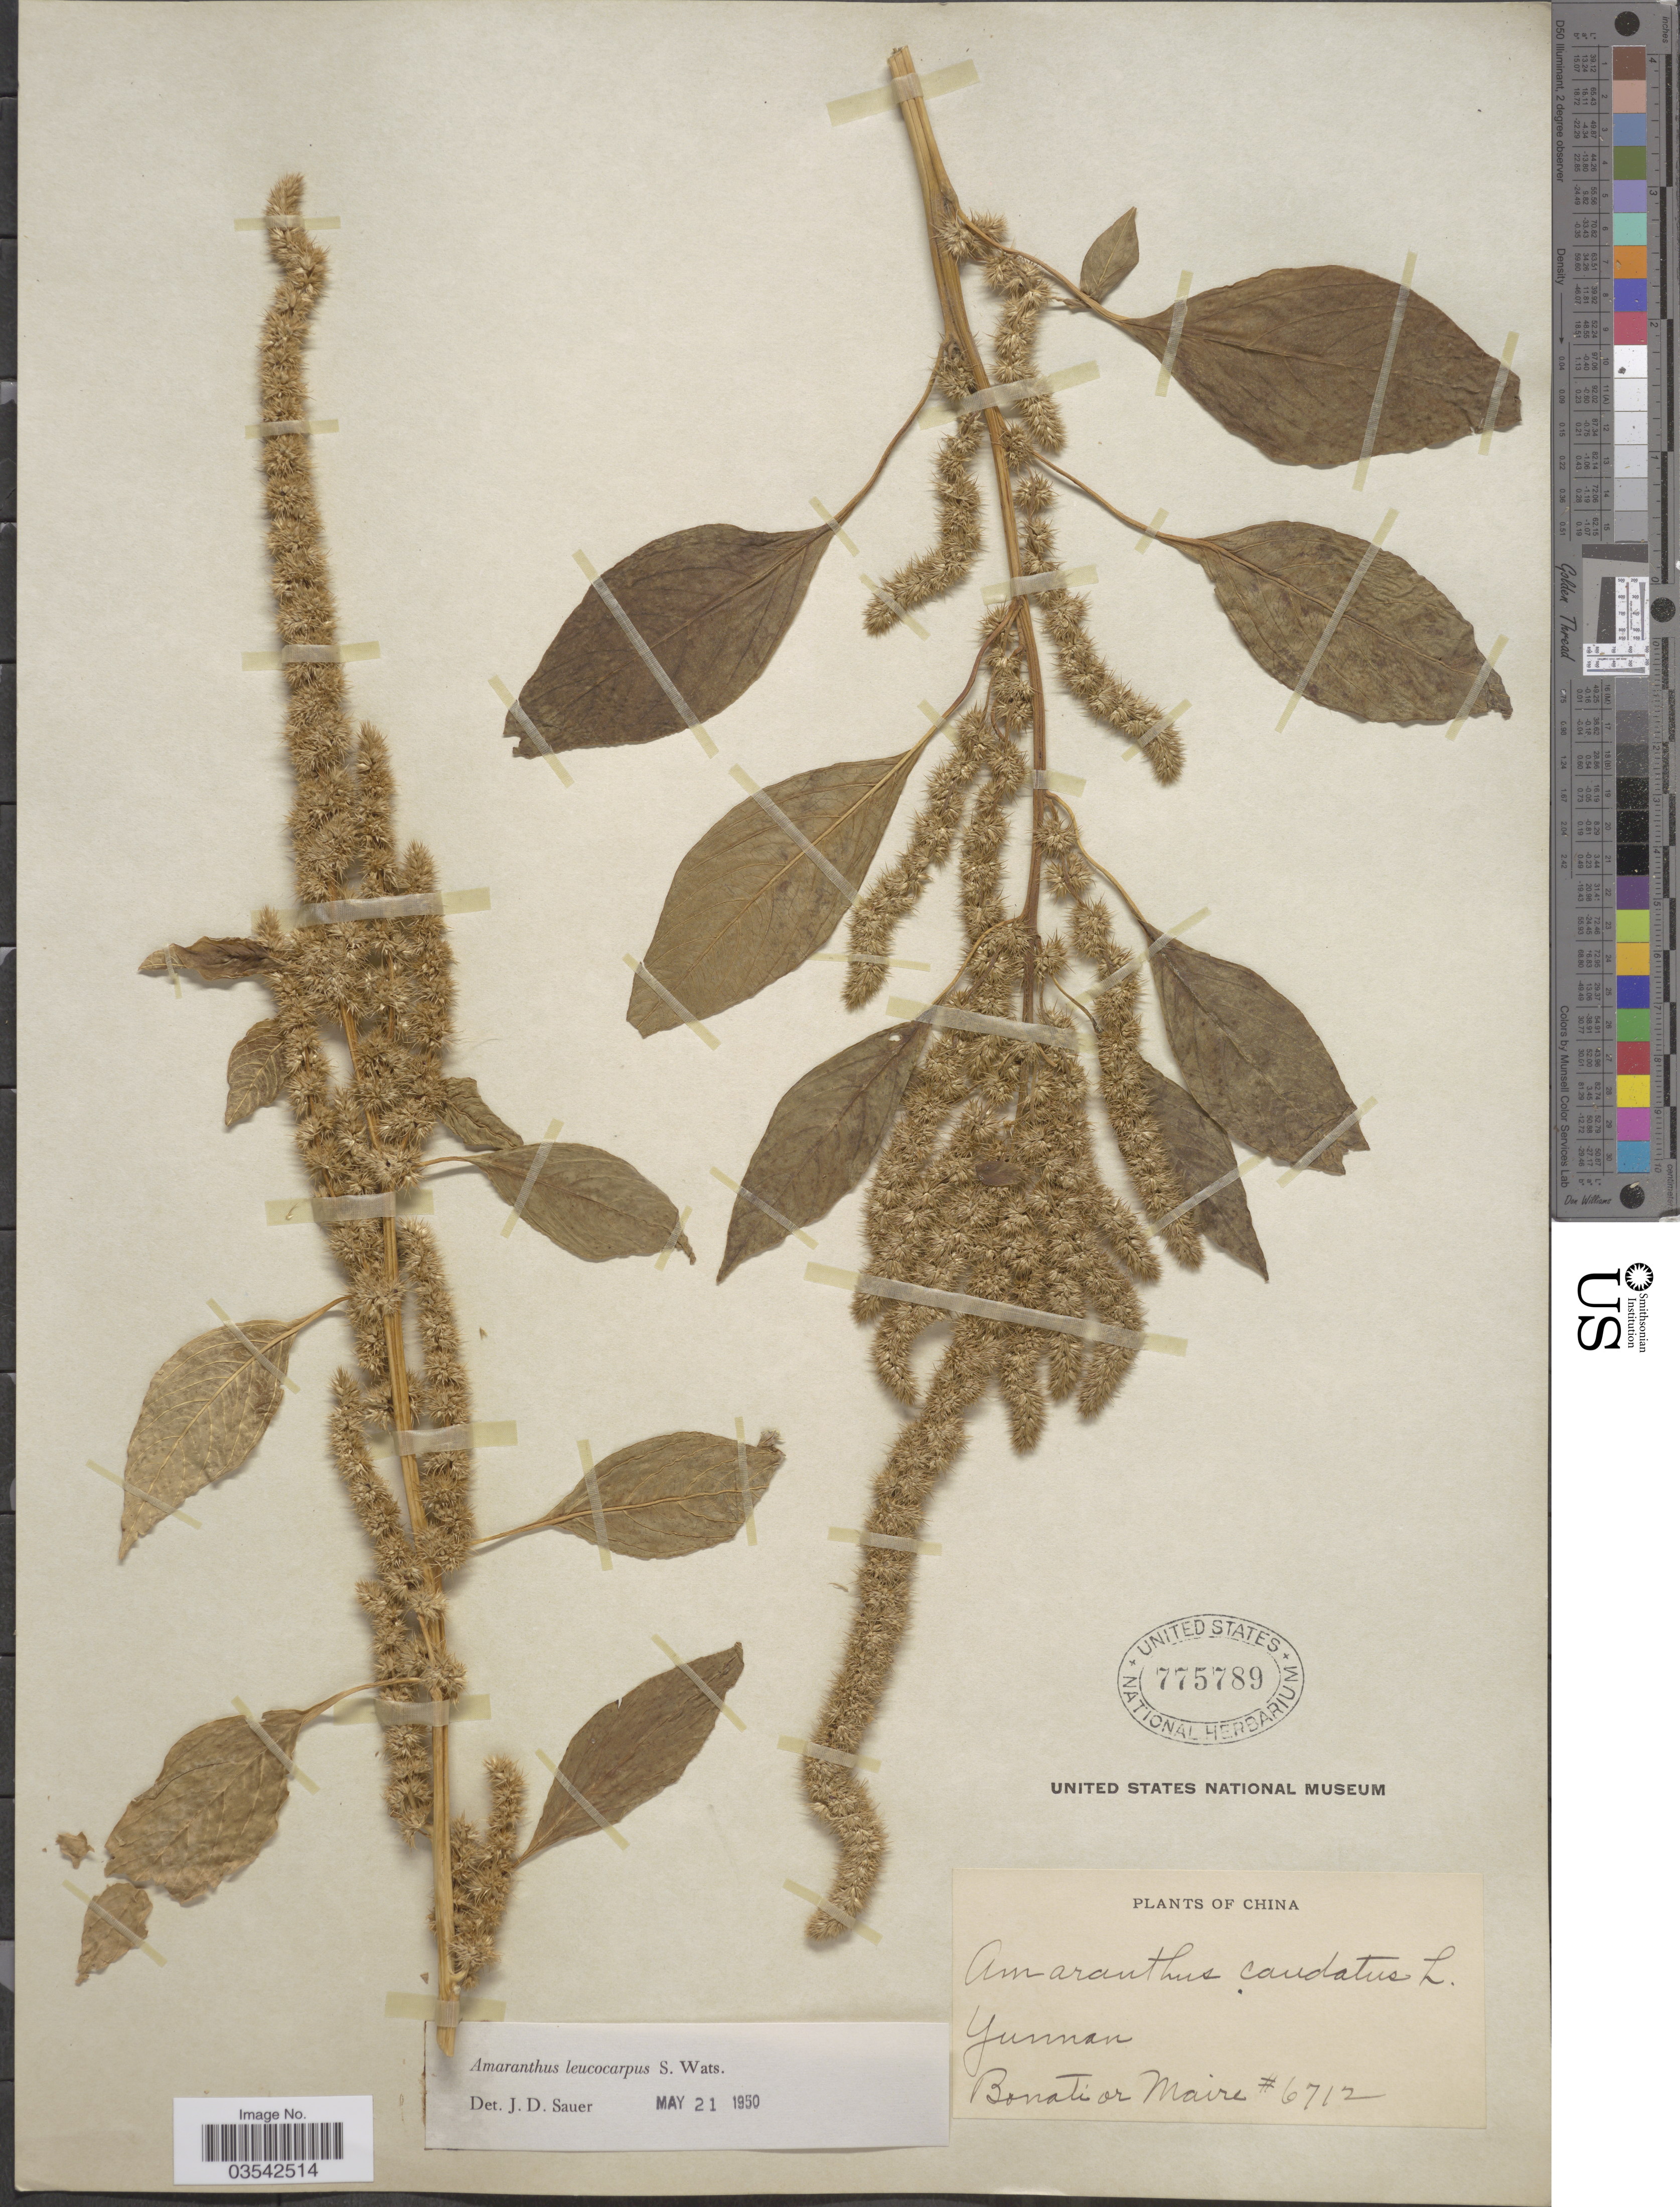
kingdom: Plantae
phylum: Tracheophyta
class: Magnoliopsida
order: Caryophyllales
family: Amaranthaceae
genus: Amaranthus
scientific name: Amaranthus leucocarpus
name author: S. Watson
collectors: B. Maire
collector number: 6712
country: China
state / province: Yunnan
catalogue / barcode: US 775789